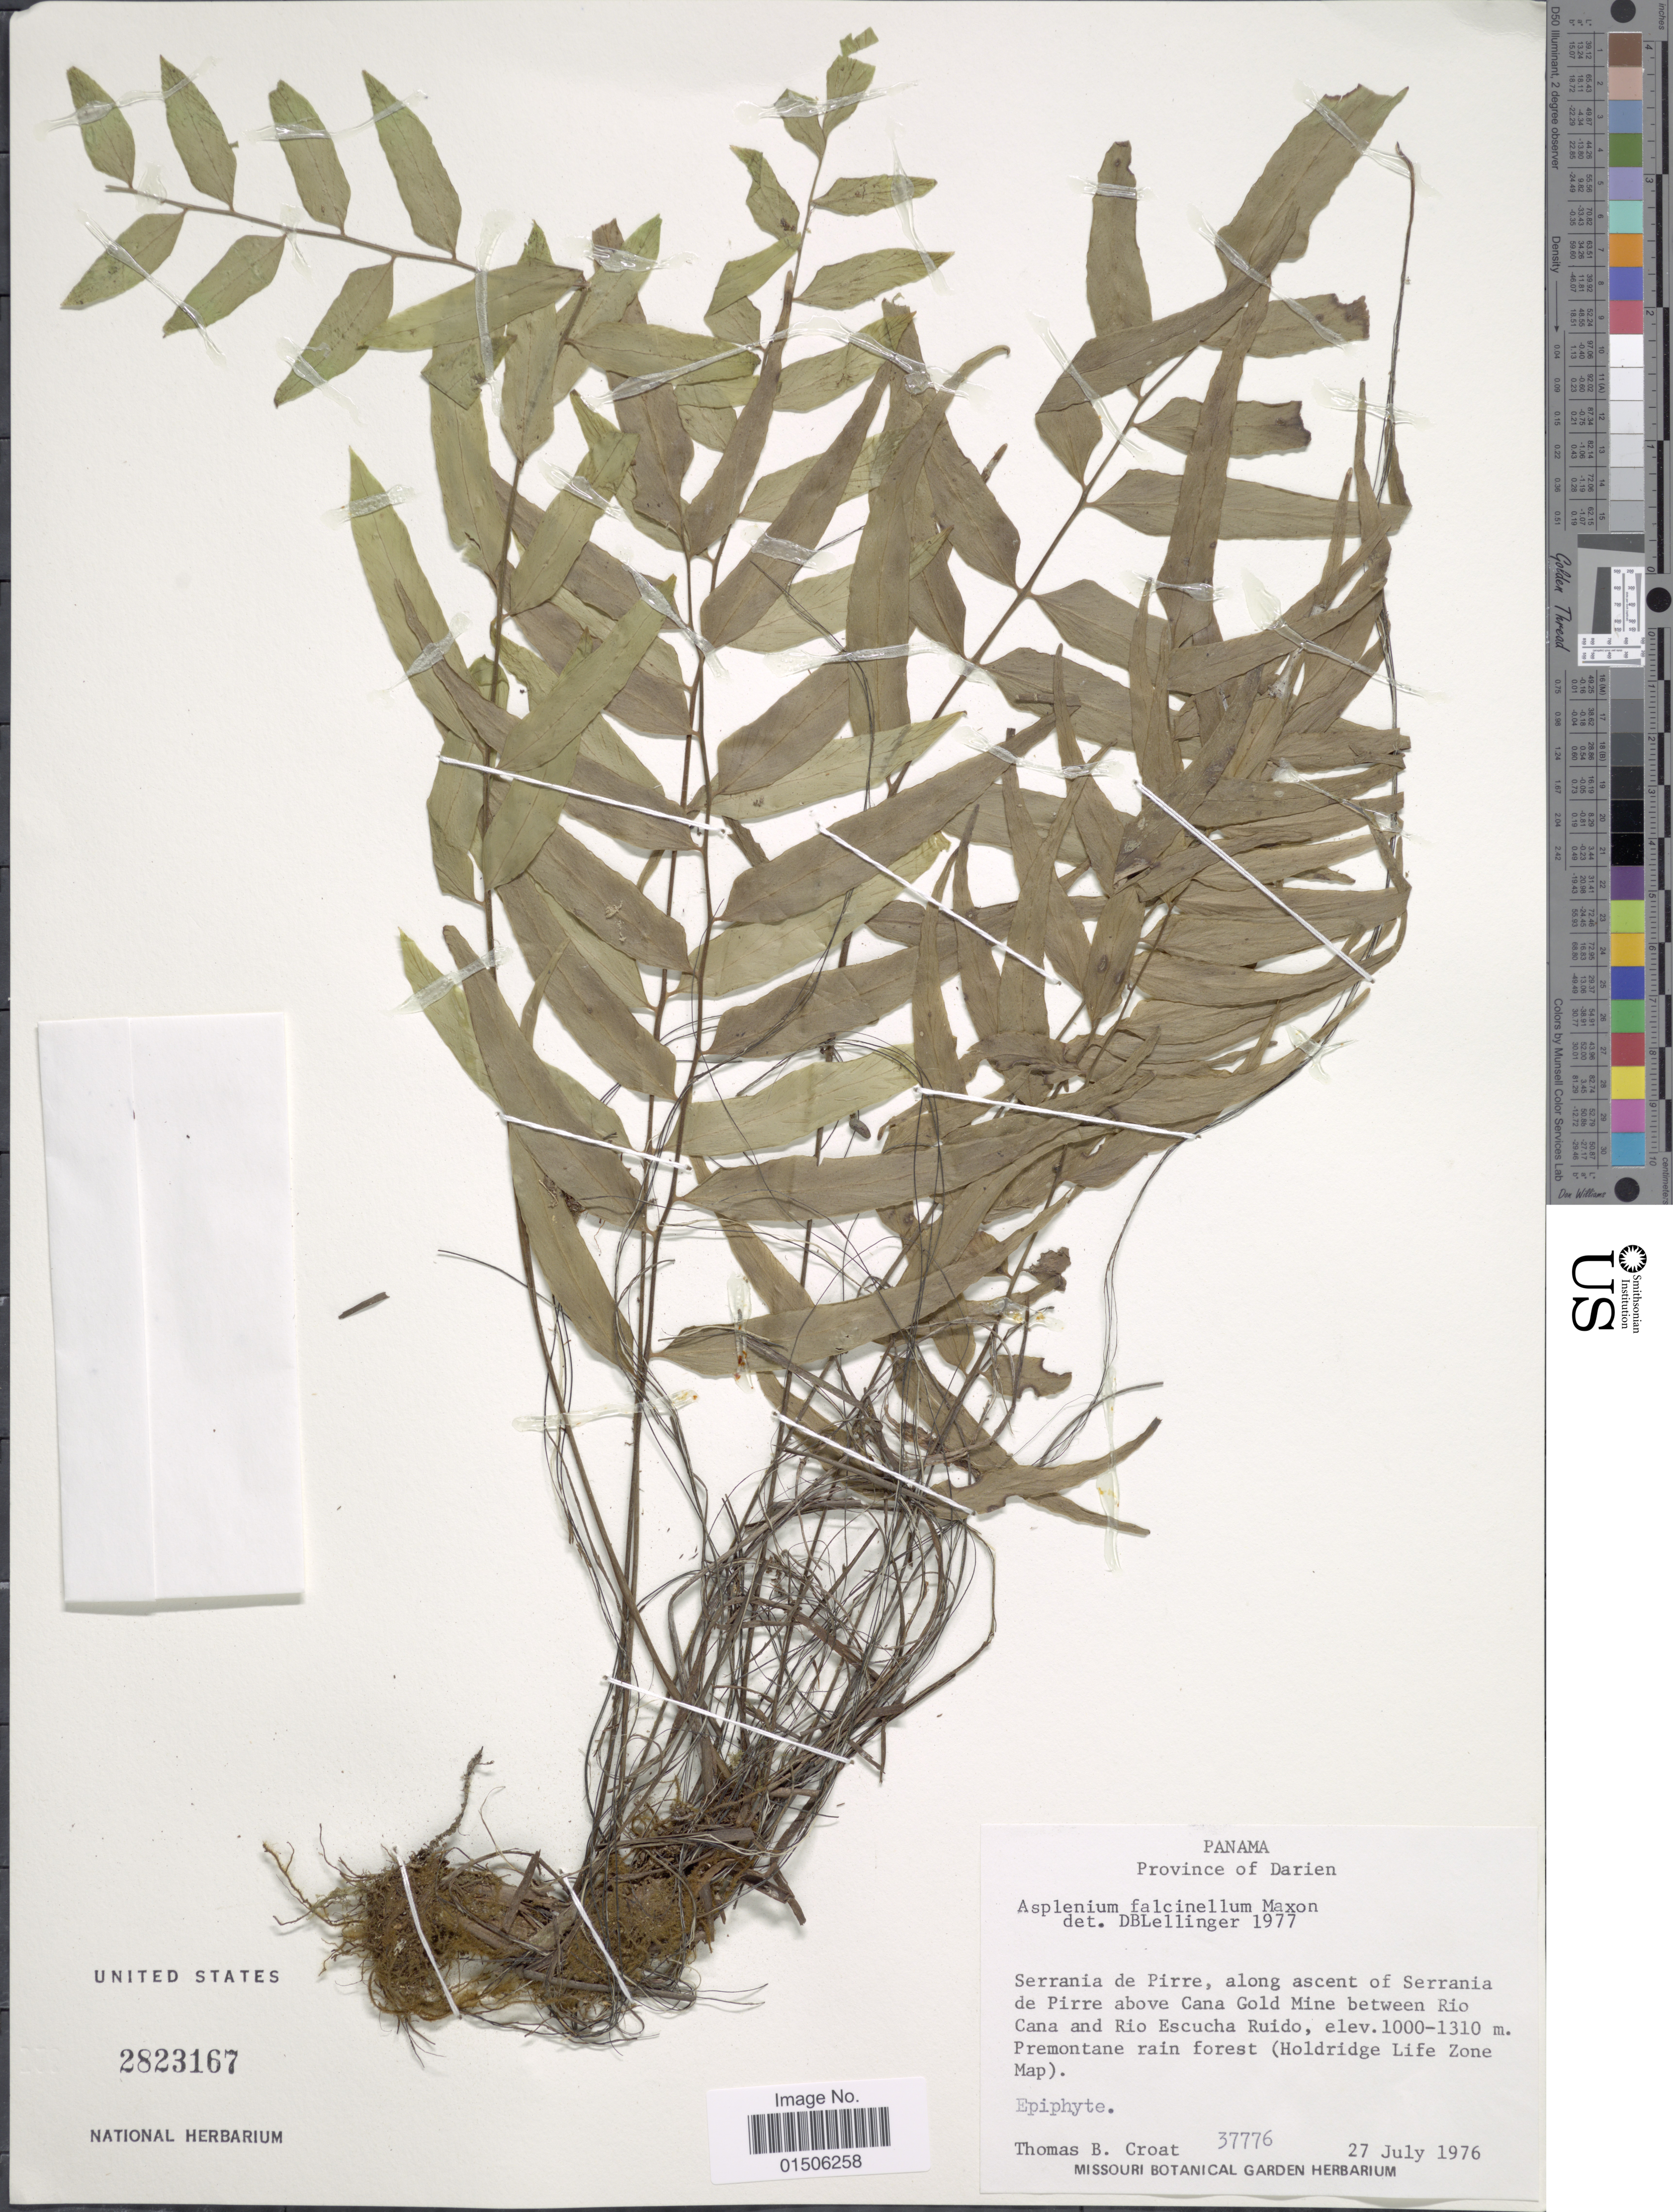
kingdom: Plantae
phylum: Tracheophyta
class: Polypodiopsida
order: Polypodiales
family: Aspleniaceae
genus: Asplenium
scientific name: Asplenium falcinellum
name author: Maxon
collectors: T. B. Croat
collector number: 37776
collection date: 1976-07-27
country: Panama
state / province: Darién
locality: Serrania de Pirre, along ascent of Serrania de Pirre above Cana Gold Mine between Rio Cana and Rio Escucha Ruido, Premontane rain forest (Holdridge Life Zone MaP0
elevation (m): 1000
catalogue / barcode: US 2823167